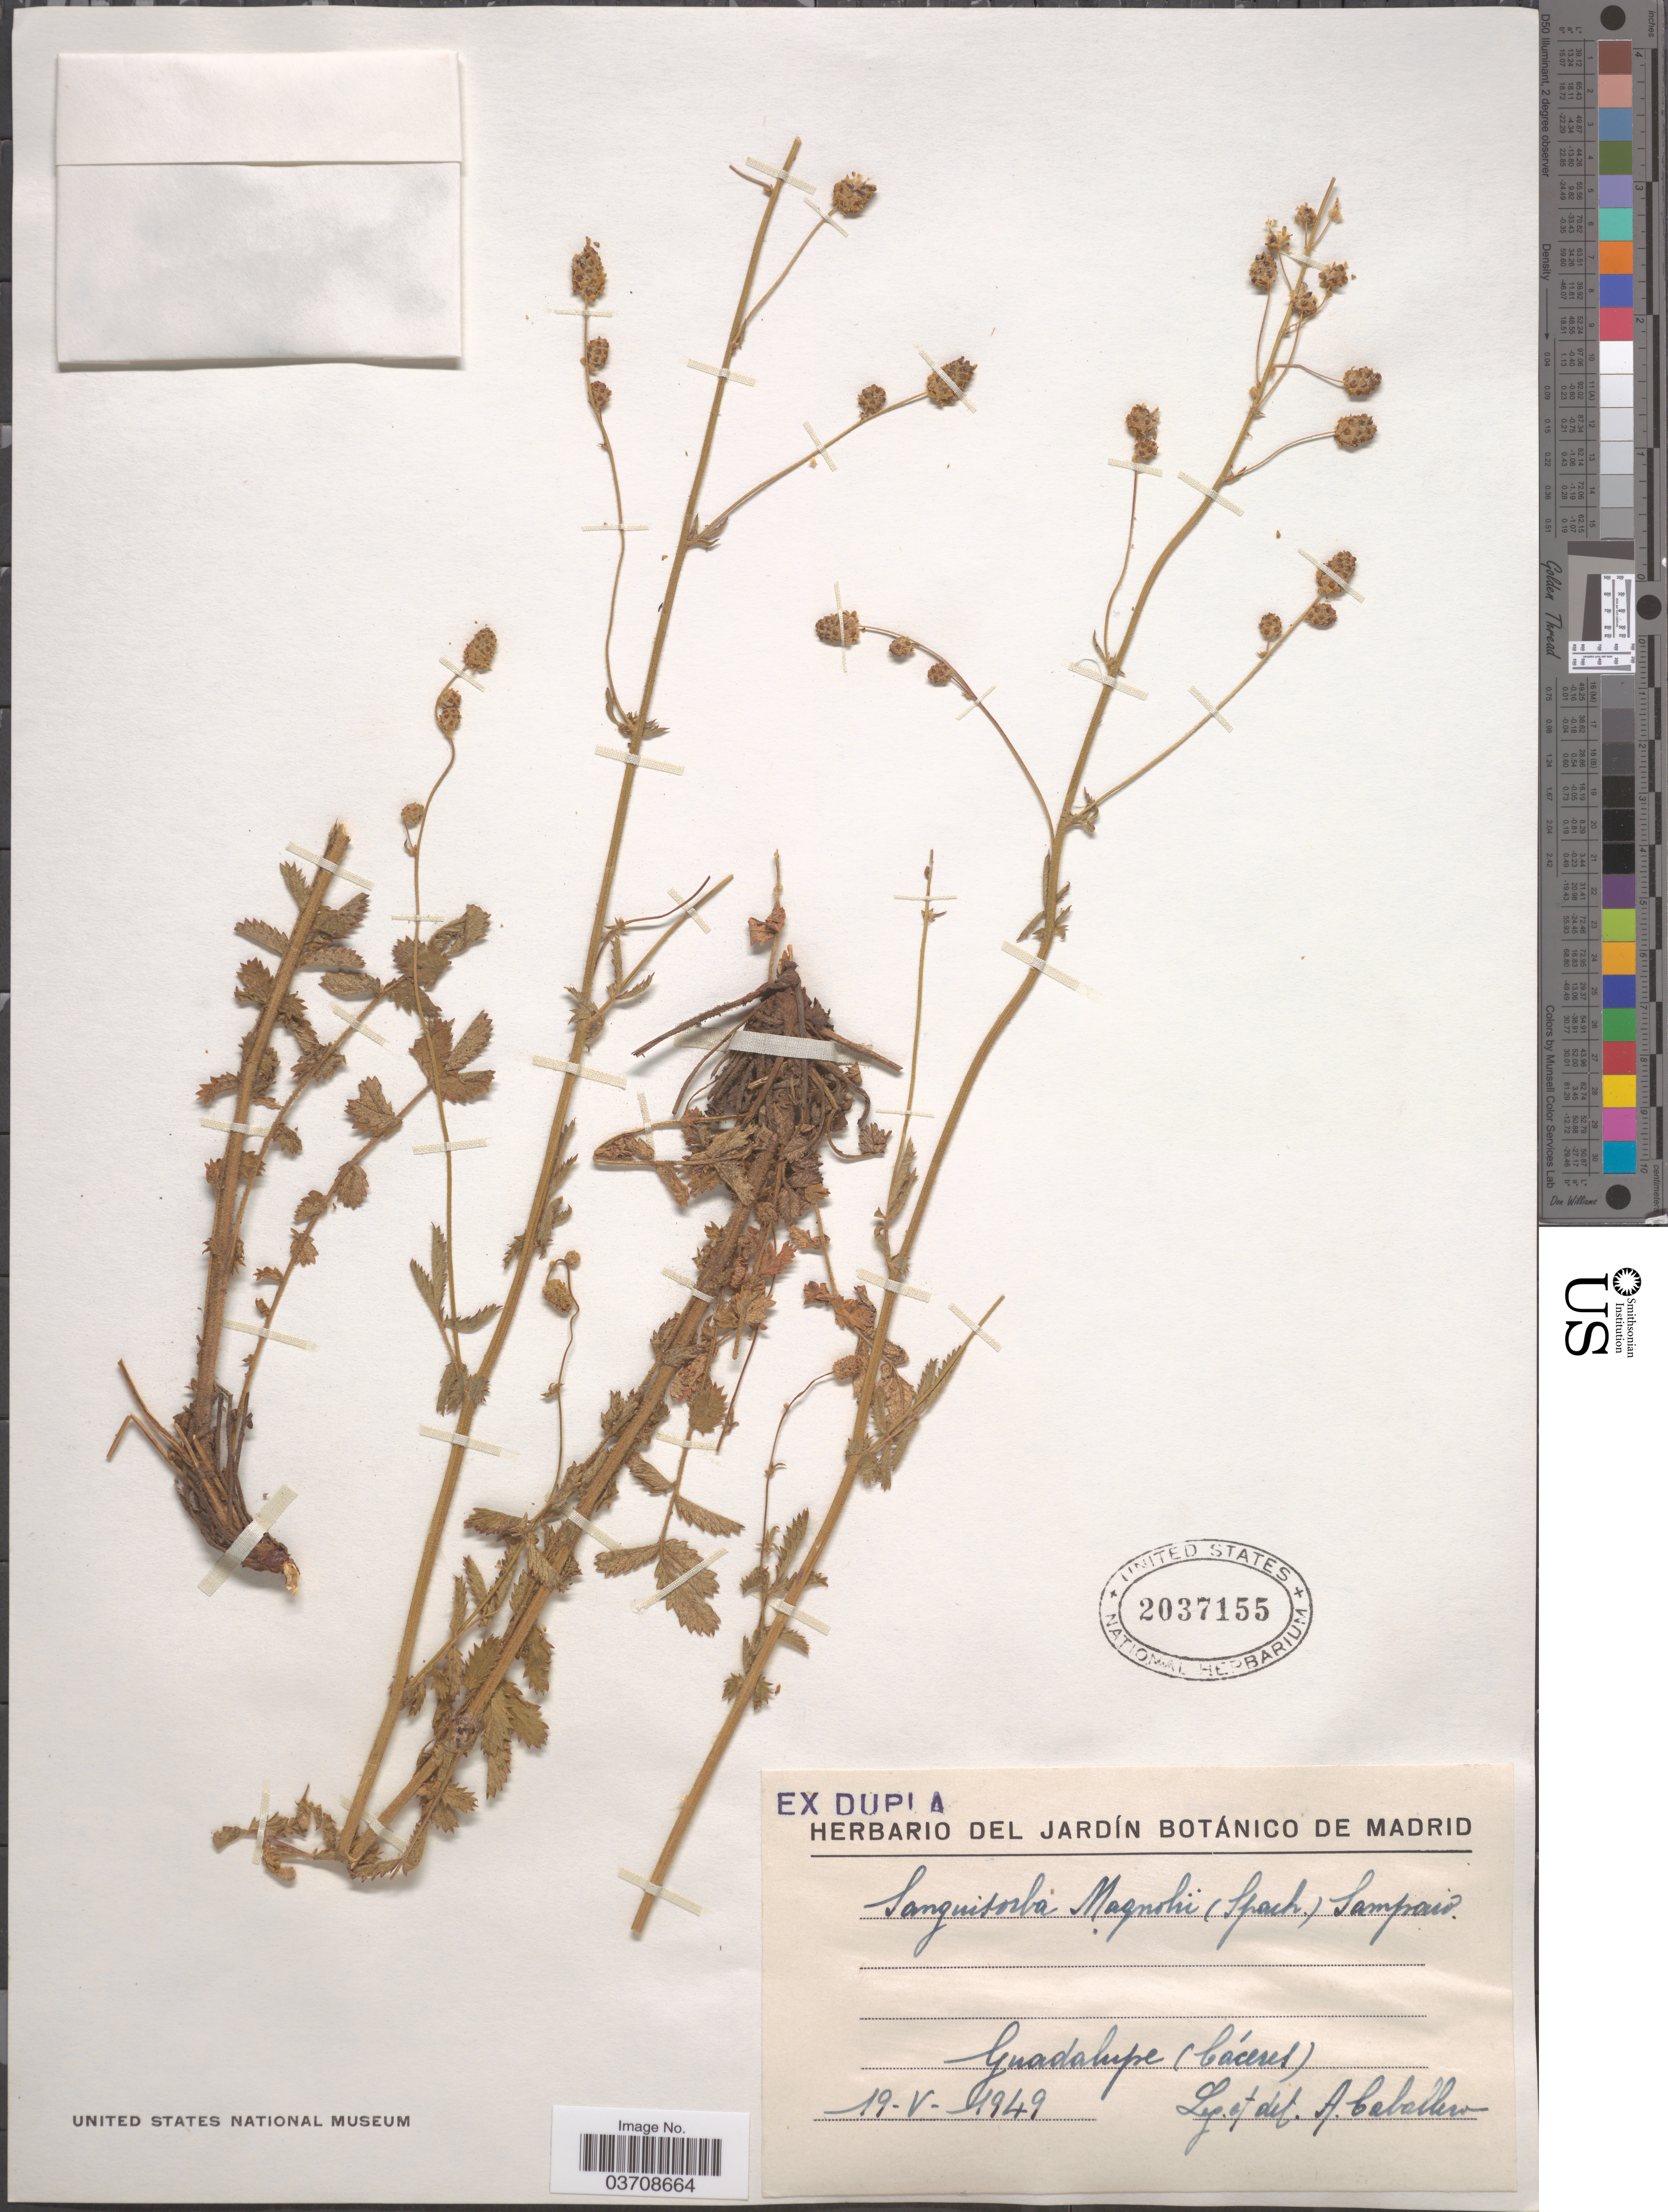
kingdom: Plantae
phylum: Tracheophyta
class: Magnoliopsida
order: Rosales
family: Rosaceae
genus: Sanguisorba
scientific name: Sanguisorba magnolii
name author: (Spach) A. Braun & Bouch.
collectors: A. Caballero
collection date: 1949-05-19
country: Spain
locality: Guadalupe (Cáceres).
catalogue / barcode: US 2037155